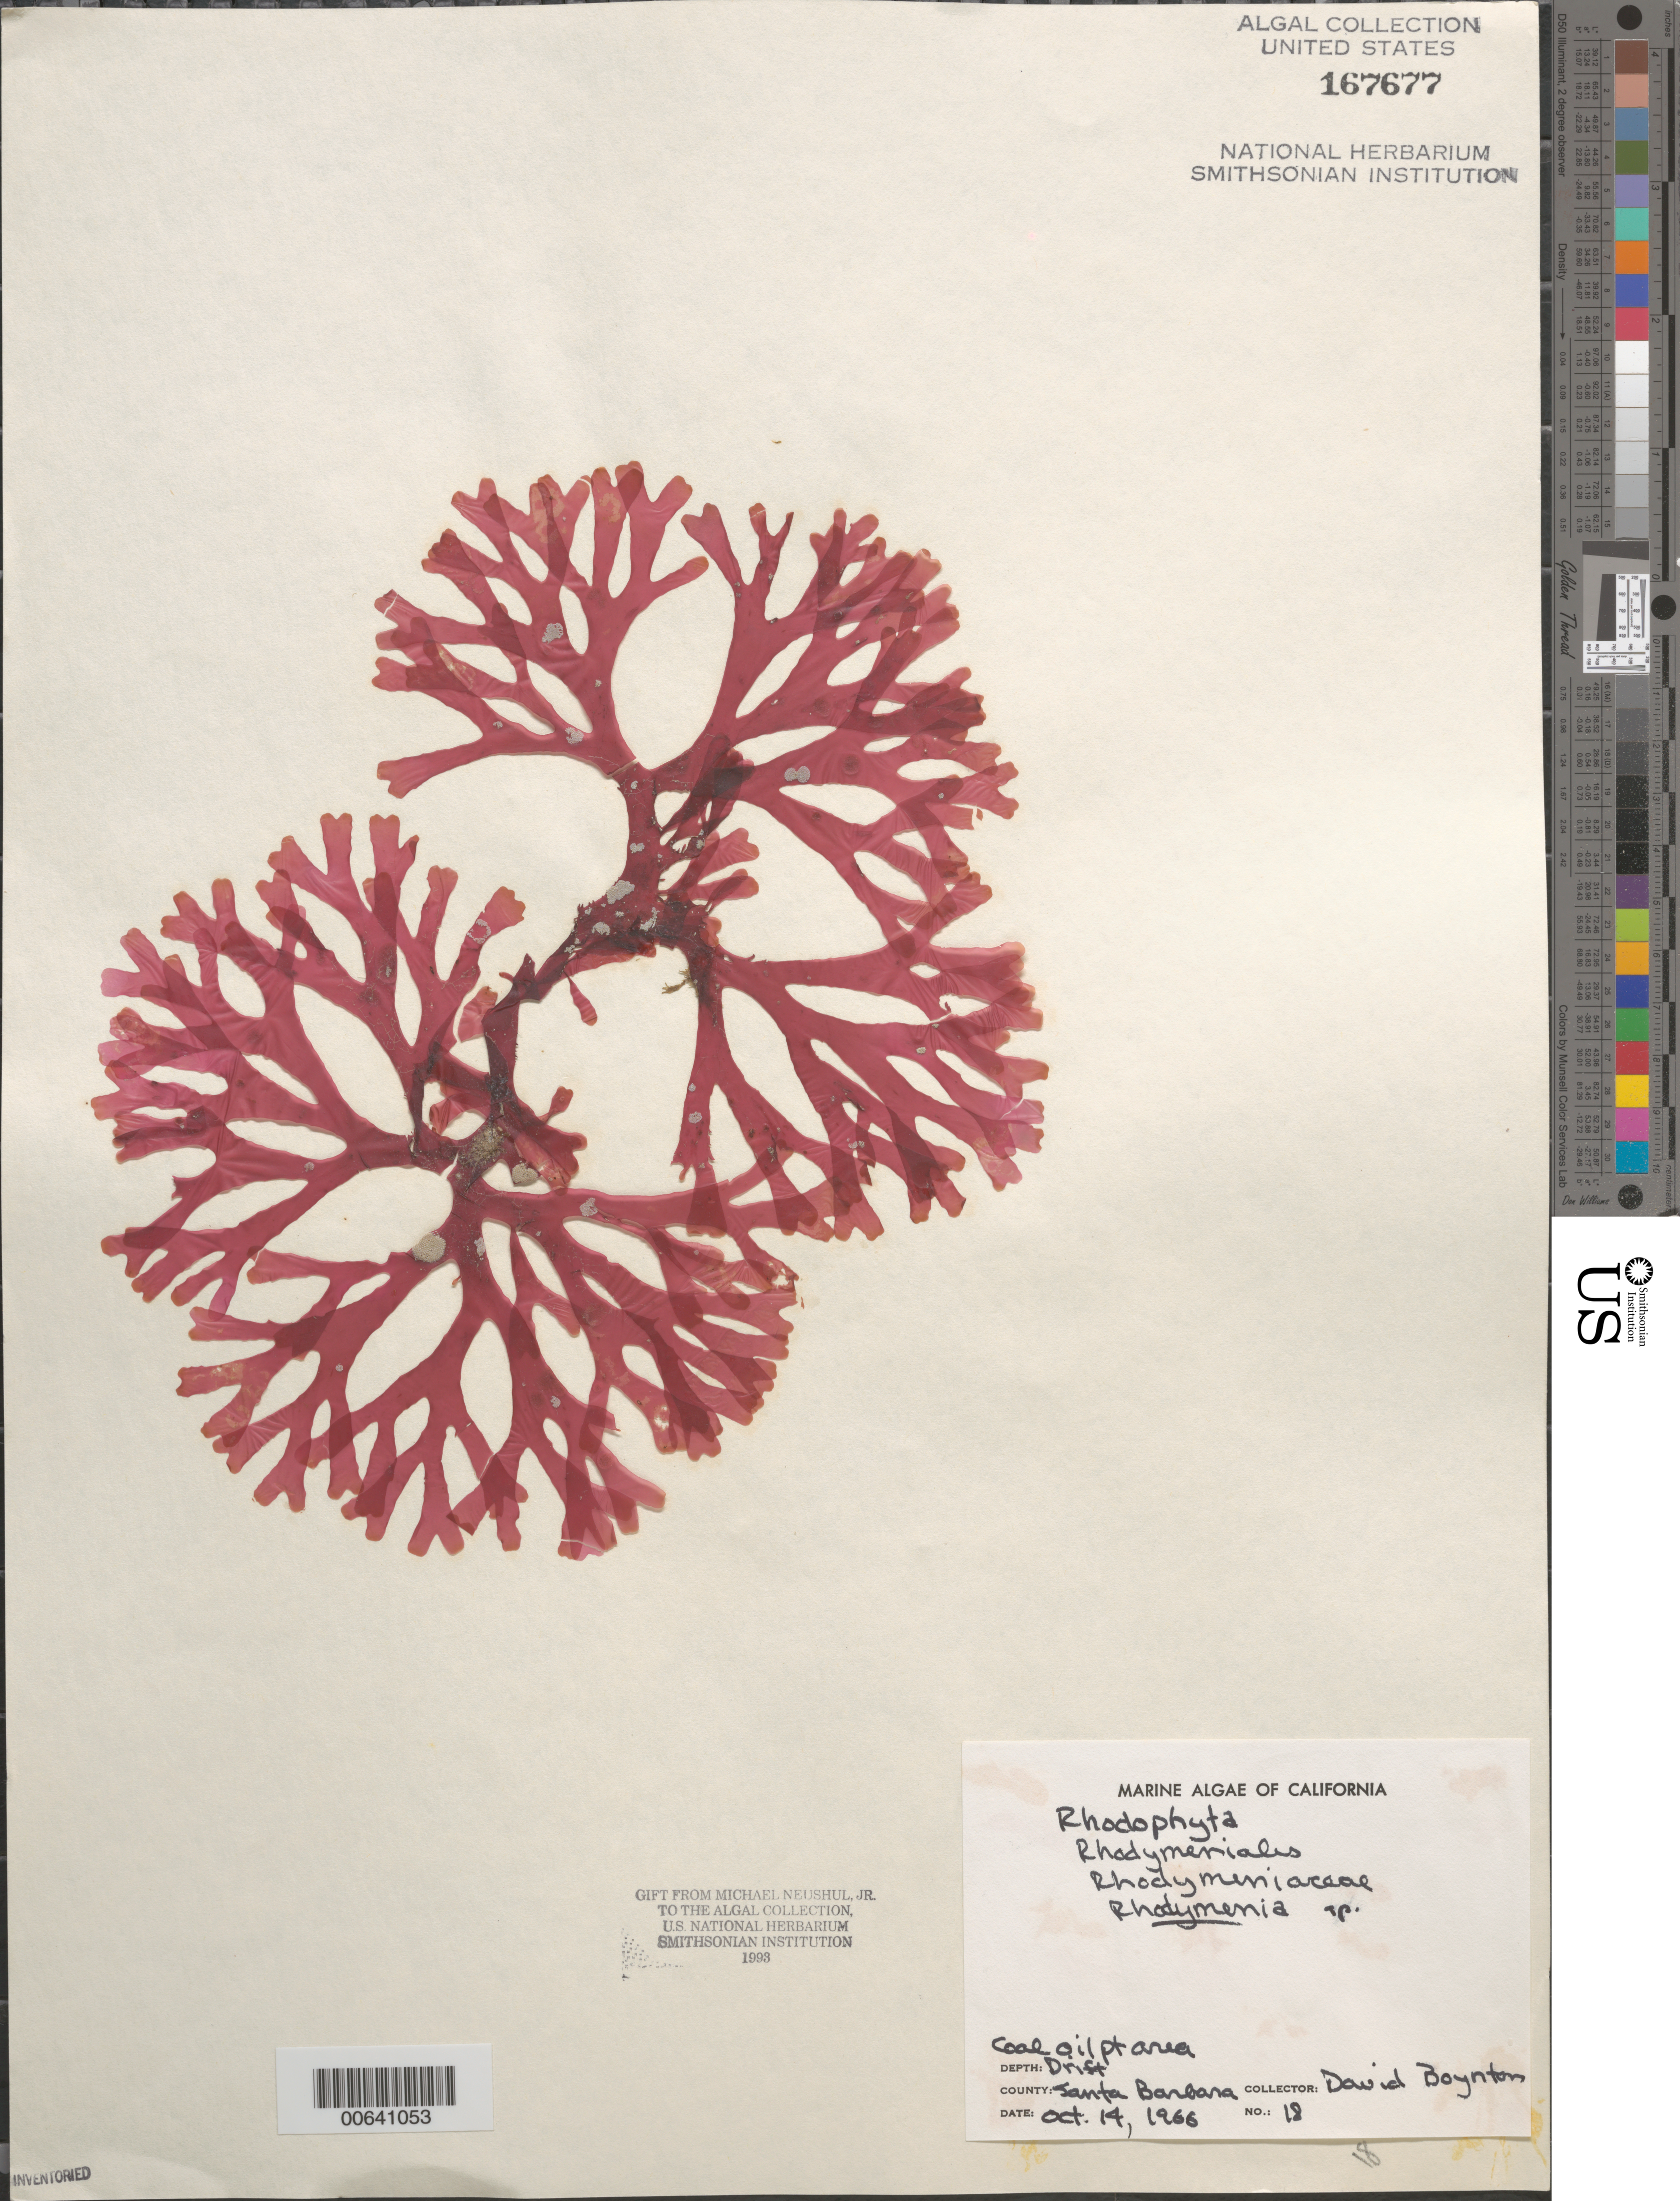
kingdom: Plantae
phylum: Rhodophyta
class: Florideophyceae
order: Rhodymeniales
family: Rhodymeniaceae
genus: Rhodymenia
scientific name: Rhodymenia sp.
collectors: D. Boynton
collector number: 18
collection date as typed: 14 Oct 1966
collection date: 1966-10-14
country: United States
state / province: California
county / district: Santa Barbara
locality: Coal Oil Point area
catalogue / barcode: US 167677